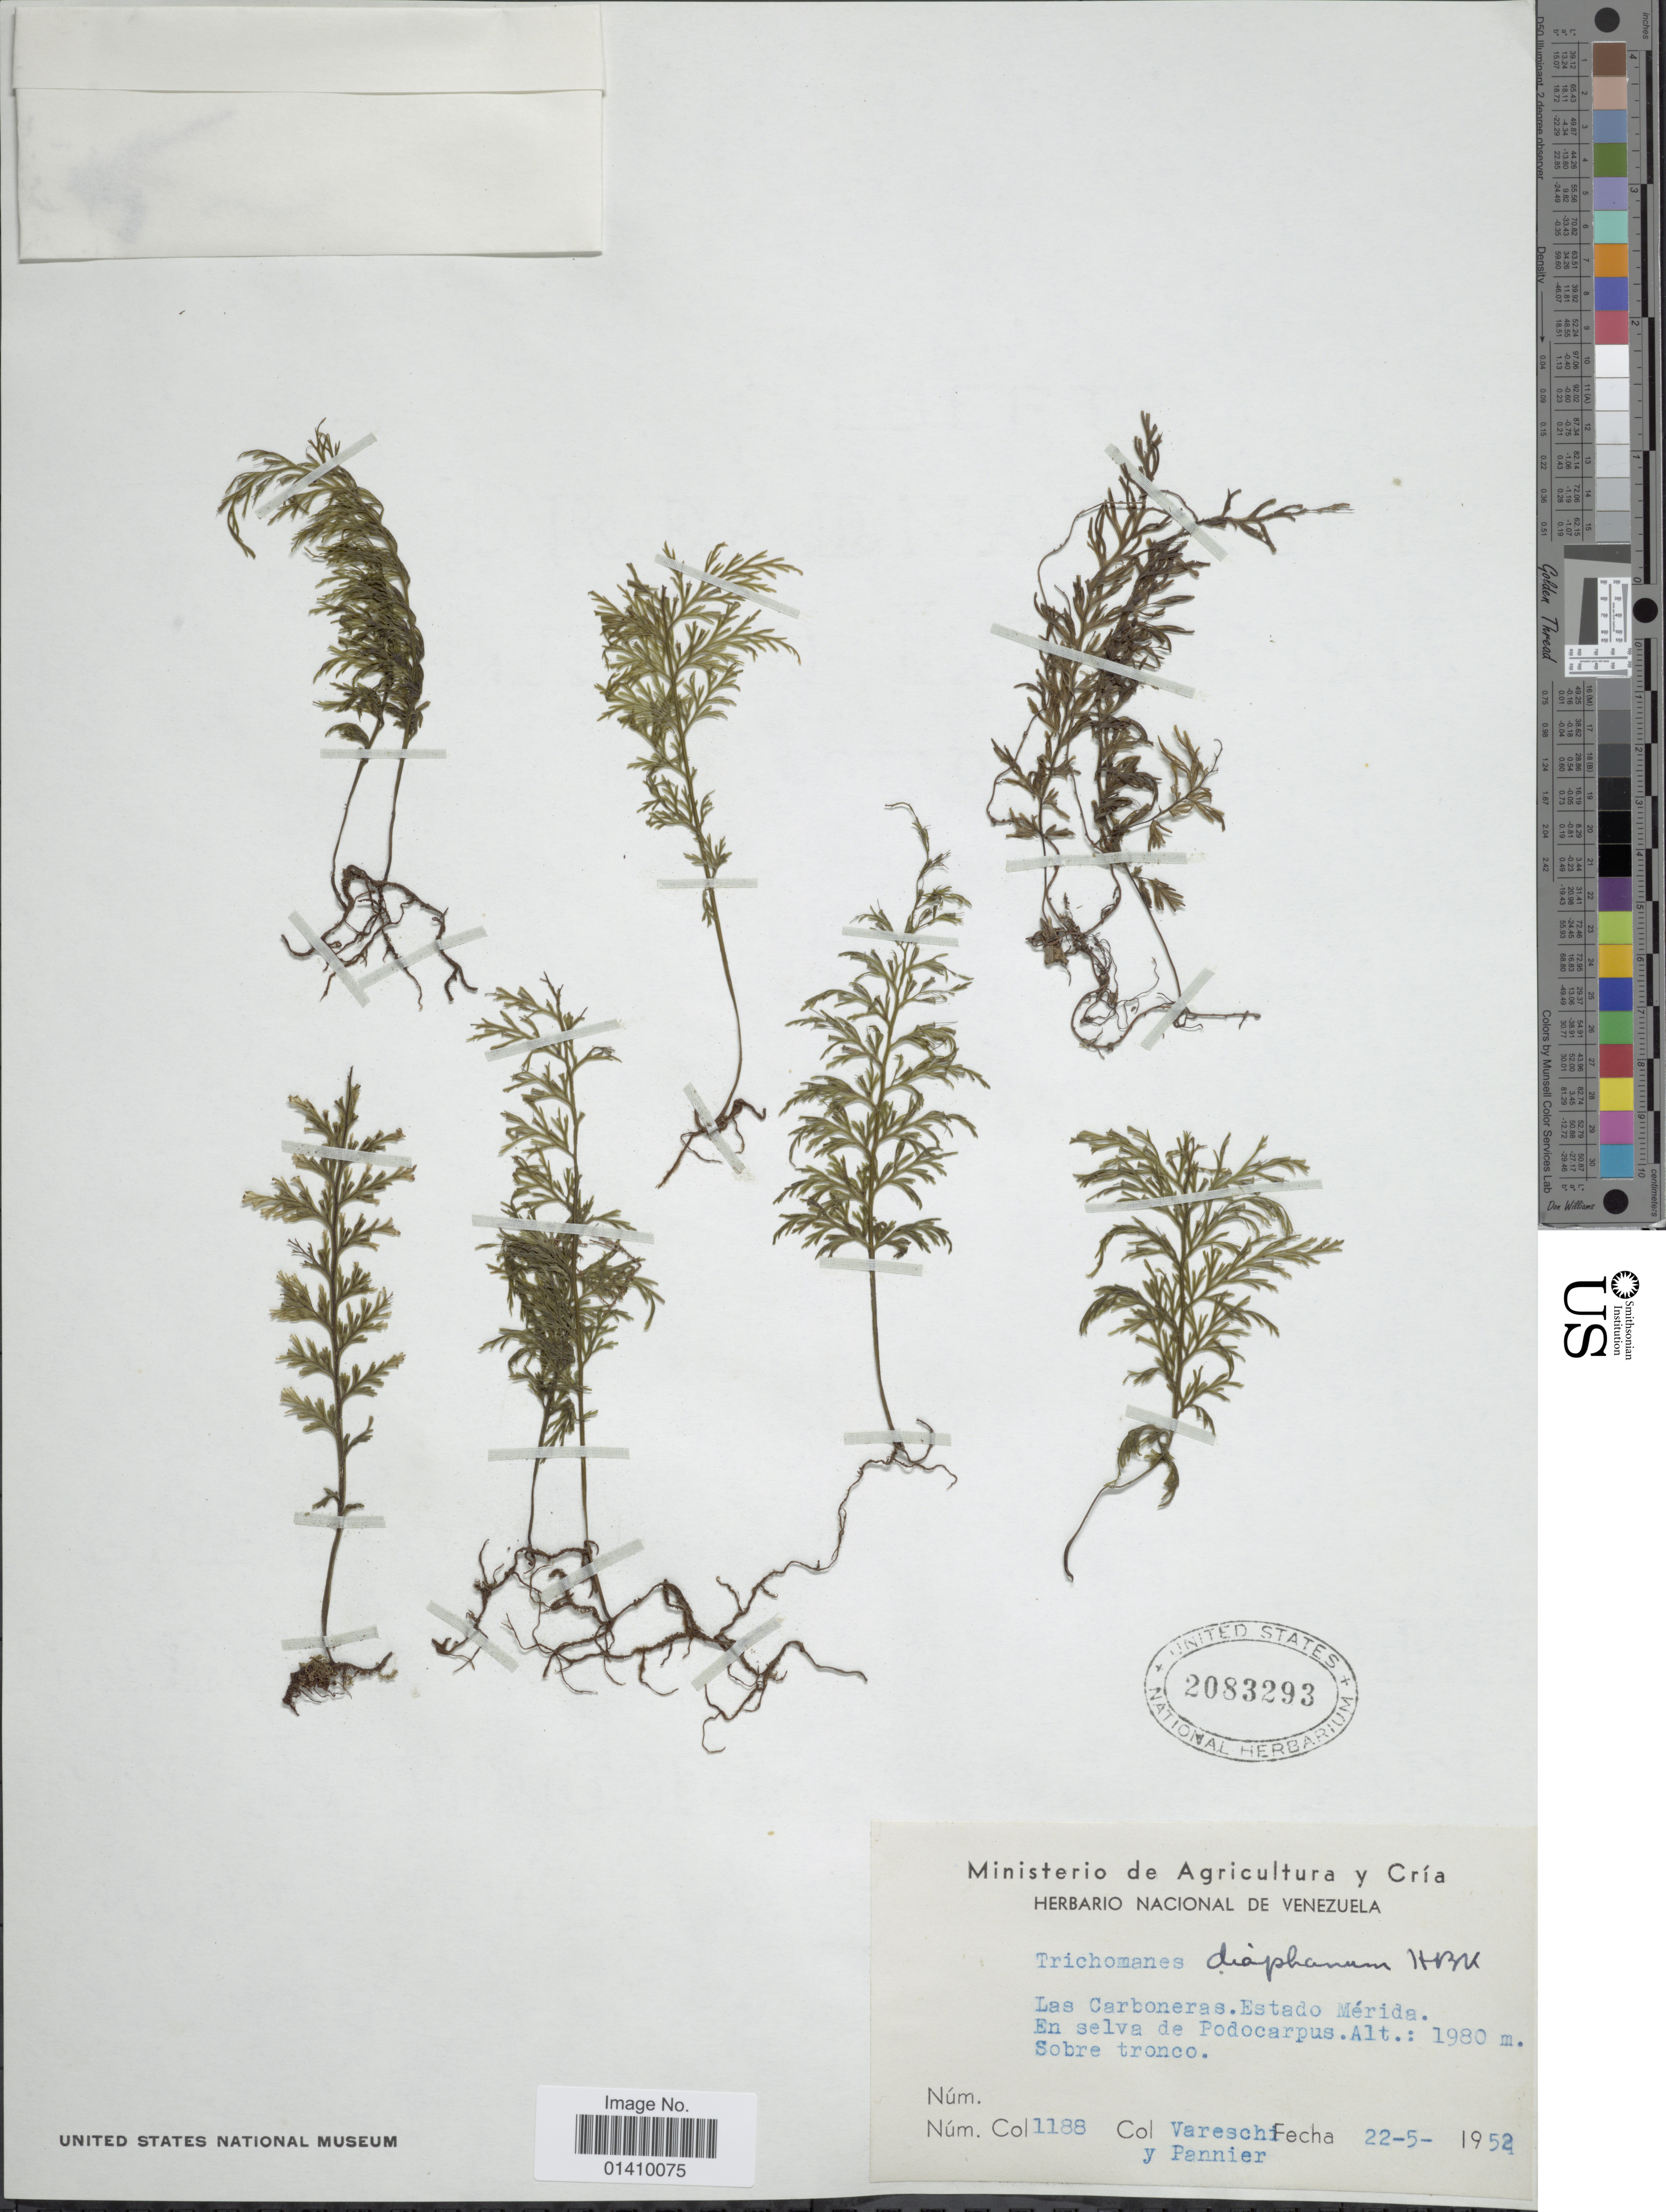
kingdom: Plantae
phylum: Tracheophyta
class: Polypodiopsida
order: Hymenophyllales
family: Hymenophyllaceae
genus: Polyphlebium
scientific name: Polyphlebium diaphanum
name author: (Kunth) Ebihara & Dubuisson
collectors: -. Vareschi & F. Pannier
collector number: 1188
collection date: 1952-05-22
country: Venezuela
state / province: Mérida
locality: Las Carboneras Estado Merida en selva de Podocarpus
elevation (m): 1980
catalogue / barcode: US 2083293